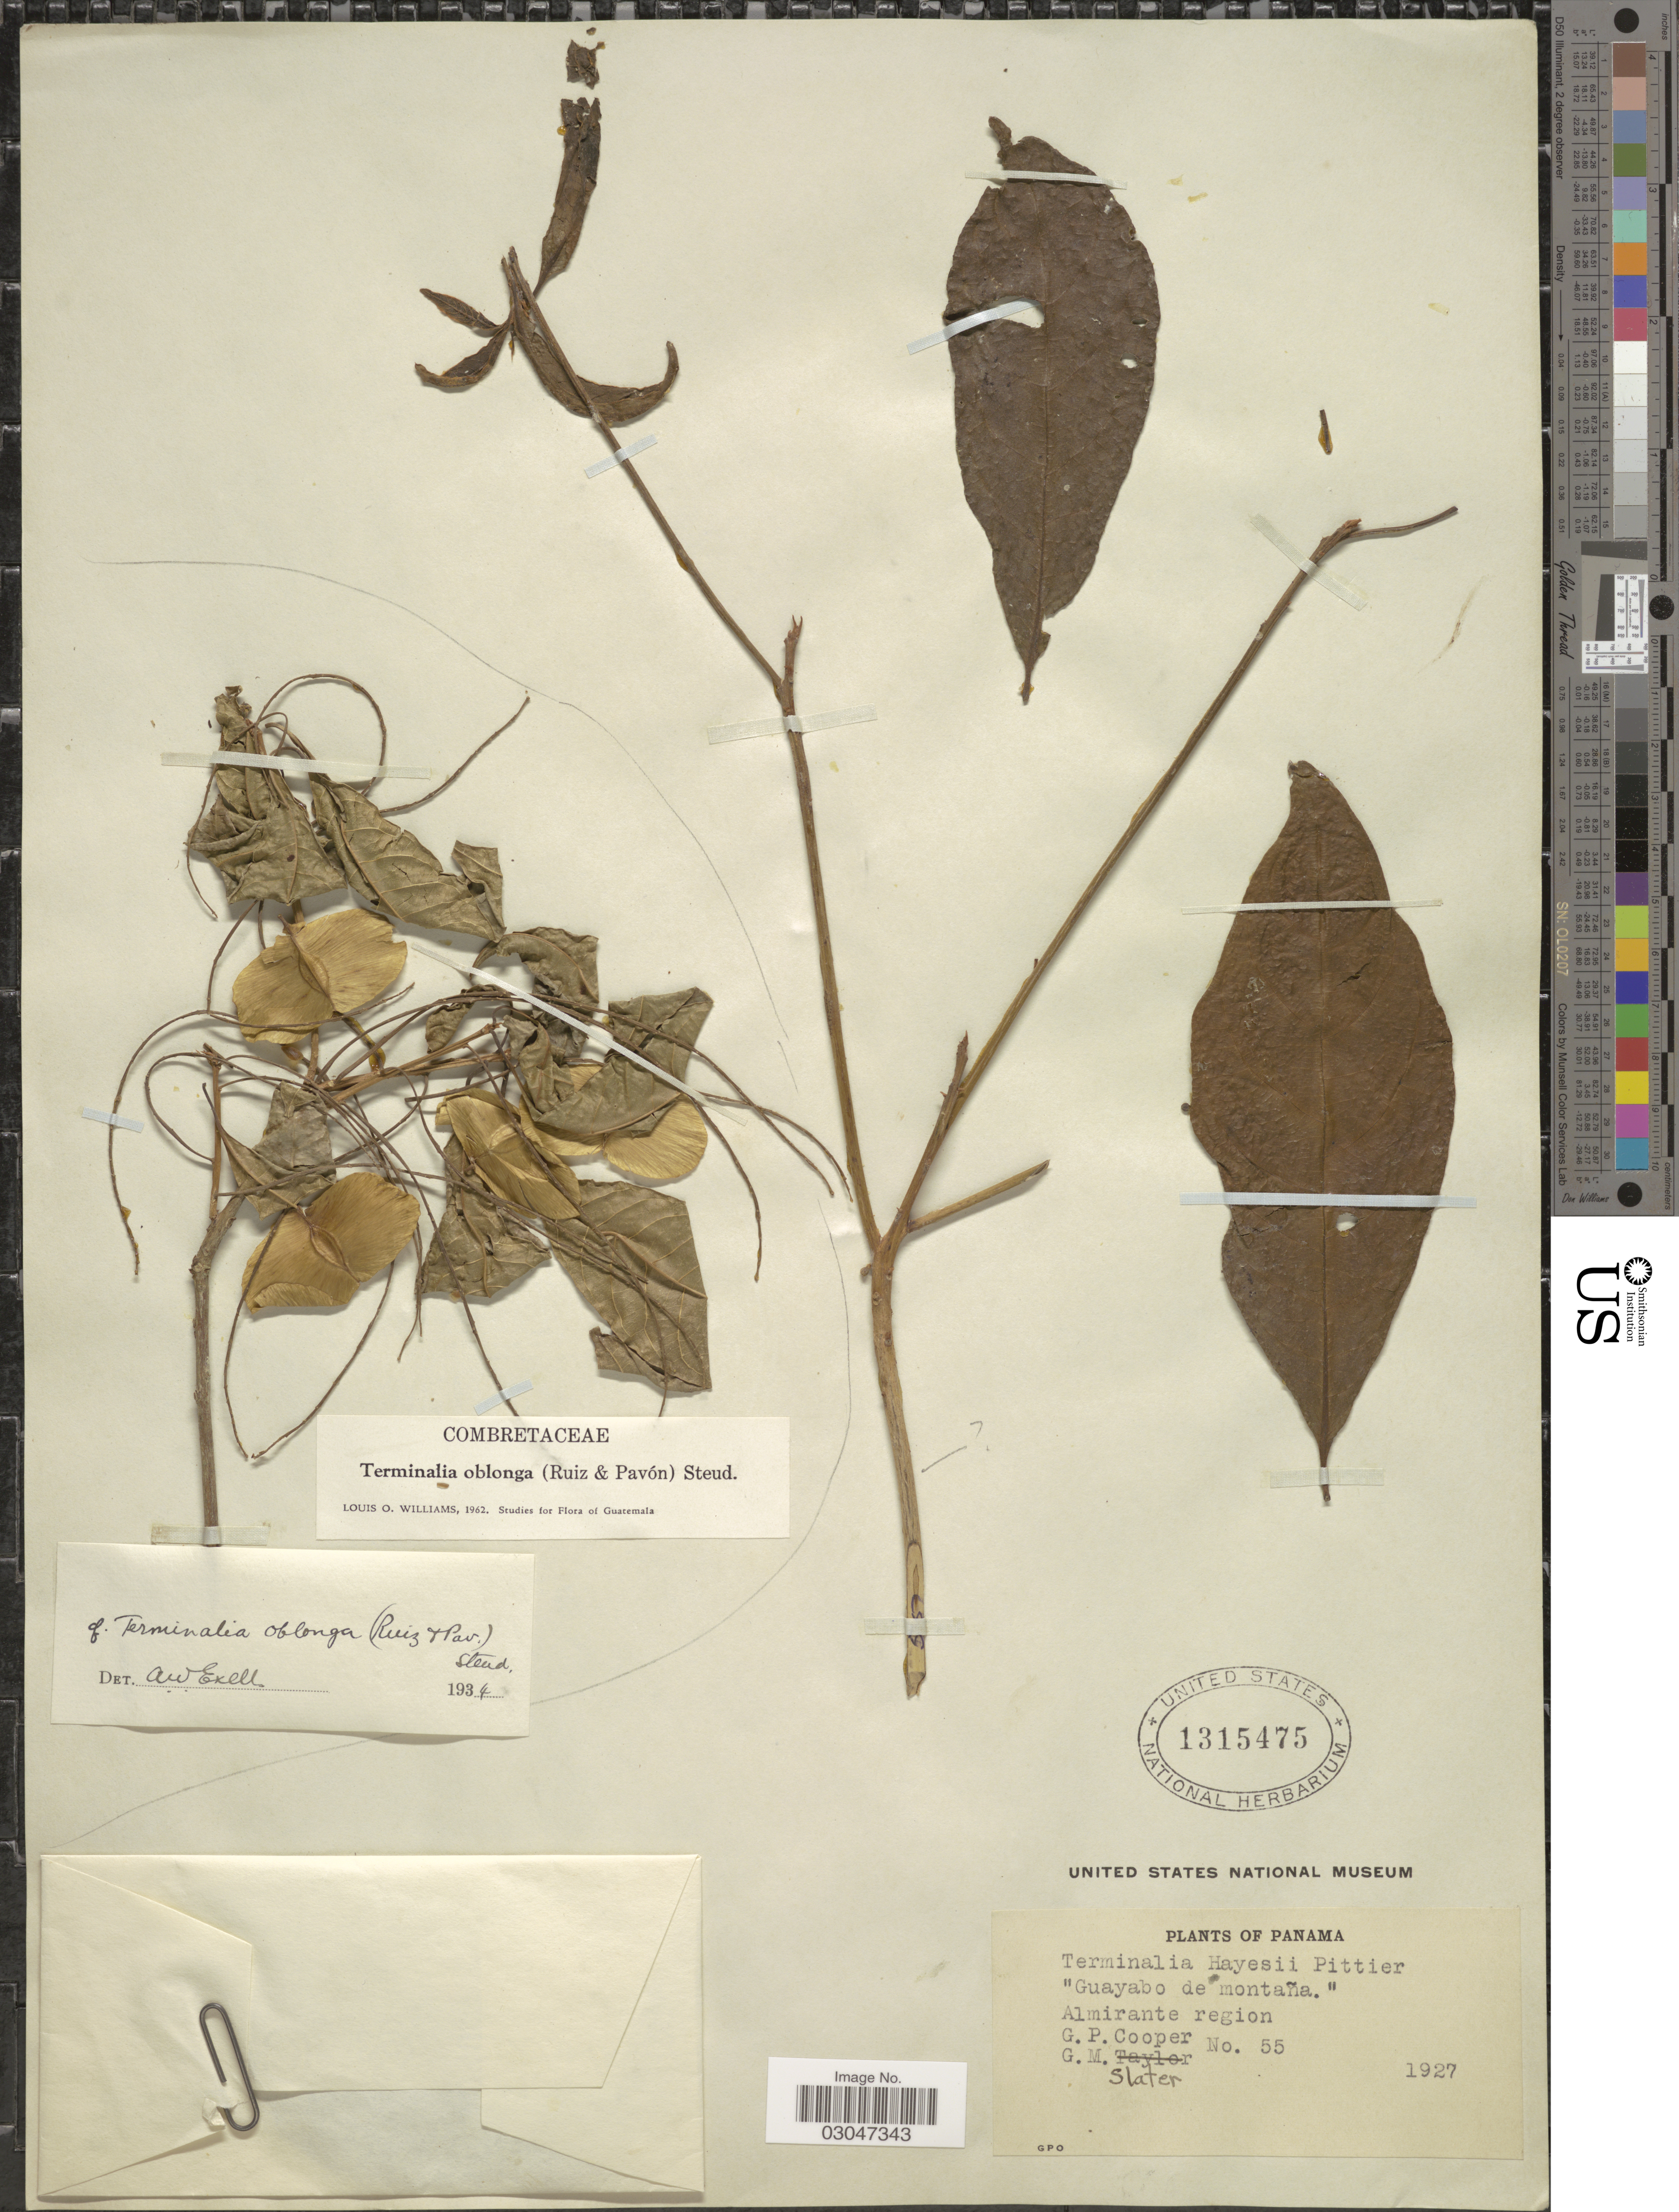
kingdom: Plantae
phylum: Tracheophyta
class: Magnoliopsida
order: Myrtales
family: Combretaceae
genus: Terminalia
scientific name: Terminalia oblonga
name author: (Ruiz & Pav.) Steud.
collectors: G. Cooper & G. Slater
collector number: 55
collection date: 1927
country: Panama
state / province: Bocas del Toro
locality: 'Guayabo de montaña.' Almirante region.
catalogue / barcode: US 1315475